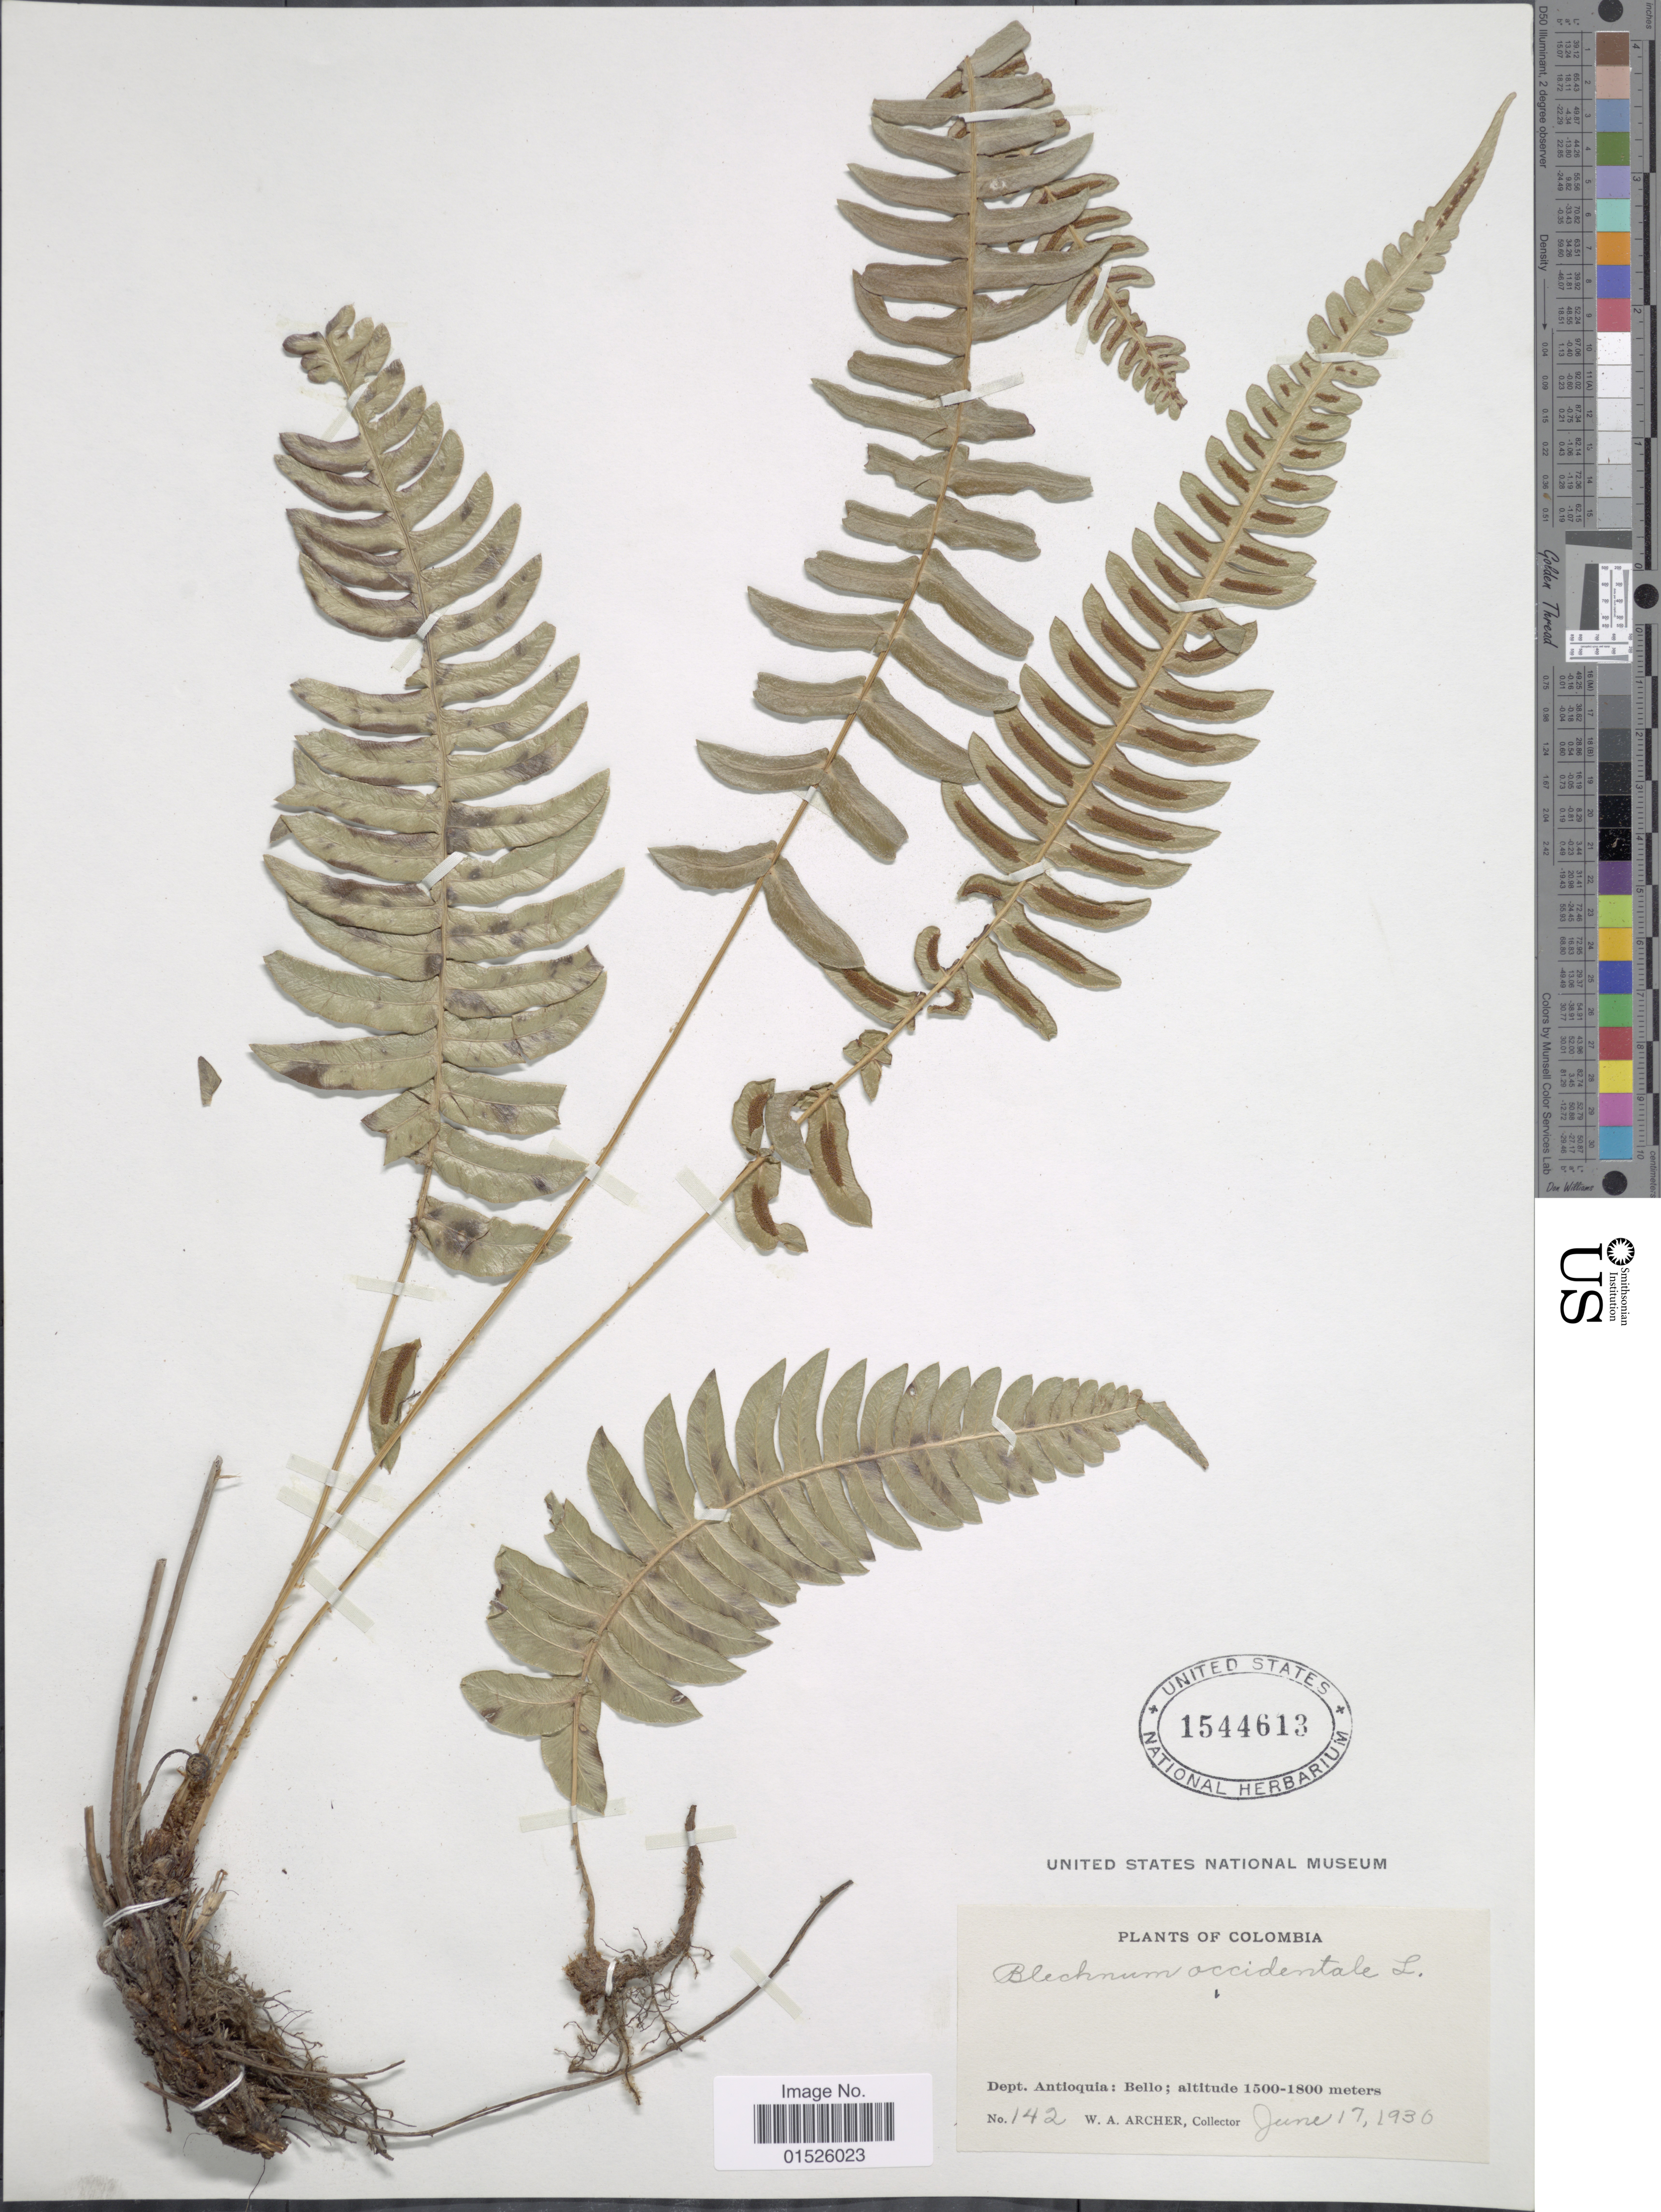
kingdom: Plantae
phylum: Tracheophyta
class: Polypodiopsida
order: Polypodiales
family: Blechnaceae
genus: Blechnum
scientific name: Blechnum glandulosum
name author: Link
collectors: W. A. Archer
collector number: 142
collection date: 1930-06-17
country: Colombia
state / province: Antioquia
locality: Colombia, Dept. Antioquia: Bello.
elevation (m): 1500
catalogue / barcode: US 1544613